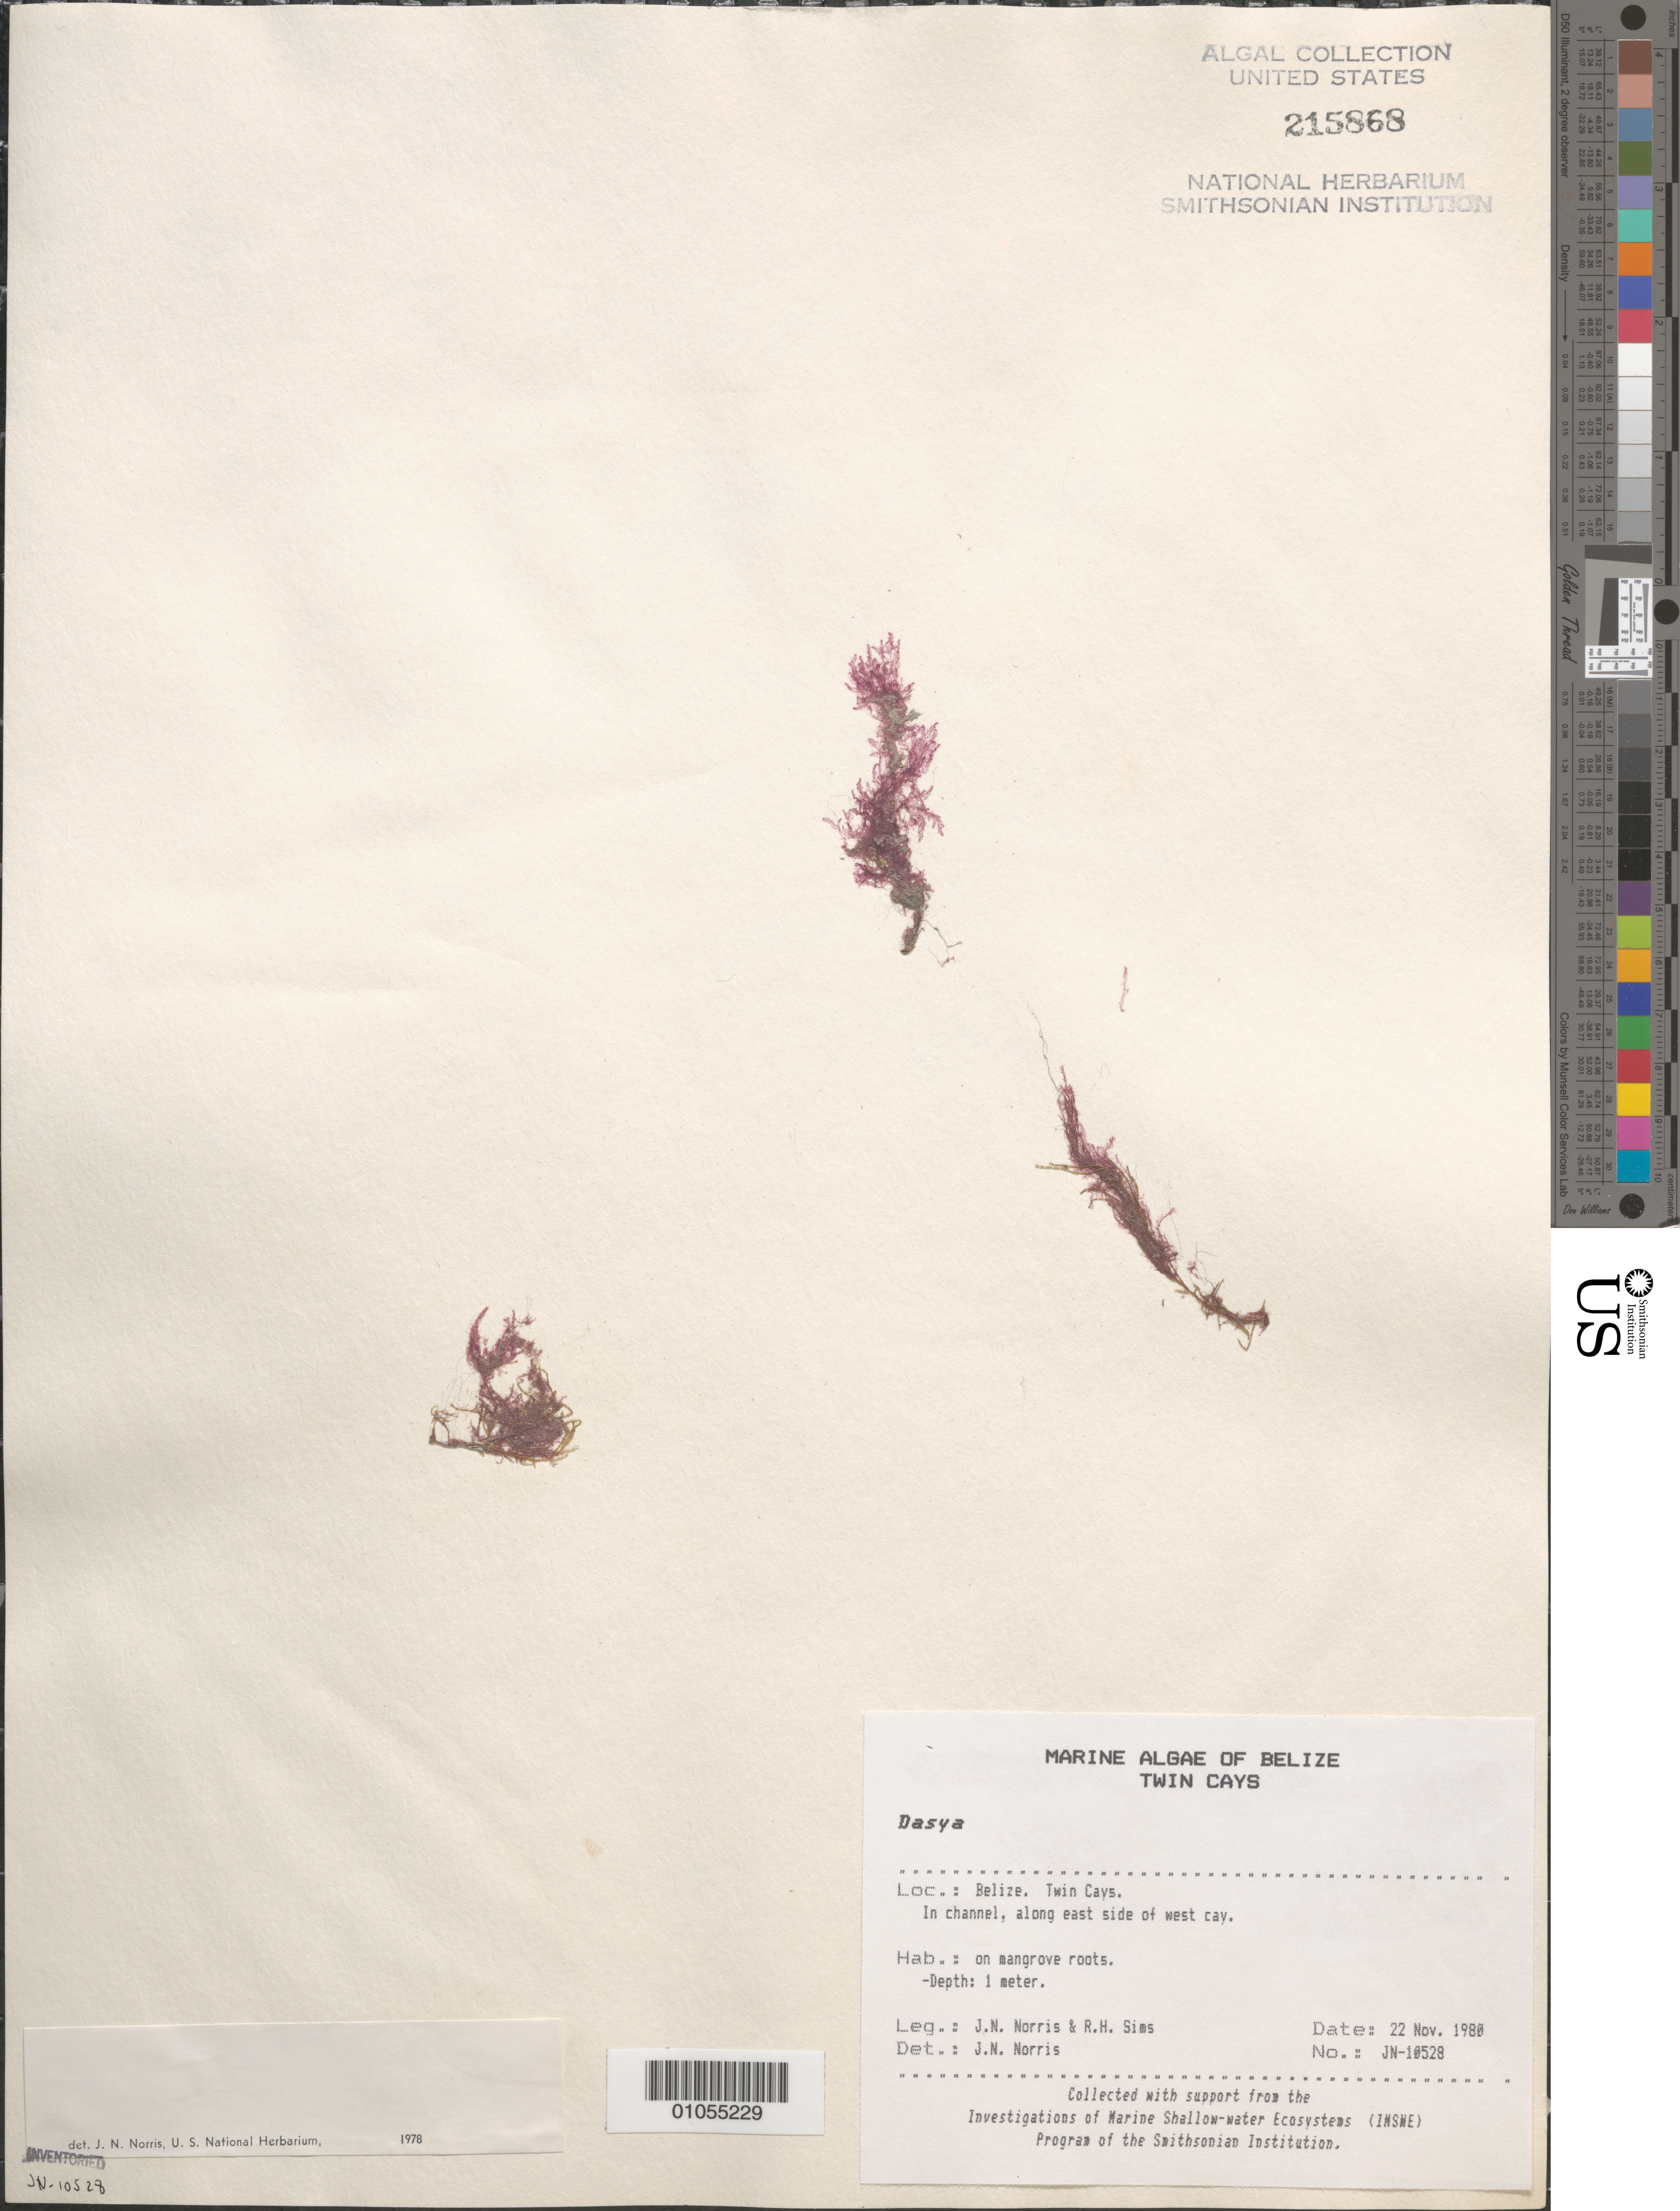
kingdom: Plantae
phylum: Rhodophyta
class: Florideophyceae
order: Ceramiales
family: Dasyaceae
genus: Dasya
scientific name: Dasya sp.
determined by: Norris, James N.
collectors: J. N. Norris & R. H. Sims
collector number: JN-10528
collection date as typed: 22 Nov 1980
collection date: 1980-11-22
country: Belize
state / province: Stann Creek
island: West Cay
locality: In channel along east side of West Cay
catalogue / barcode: US 215868